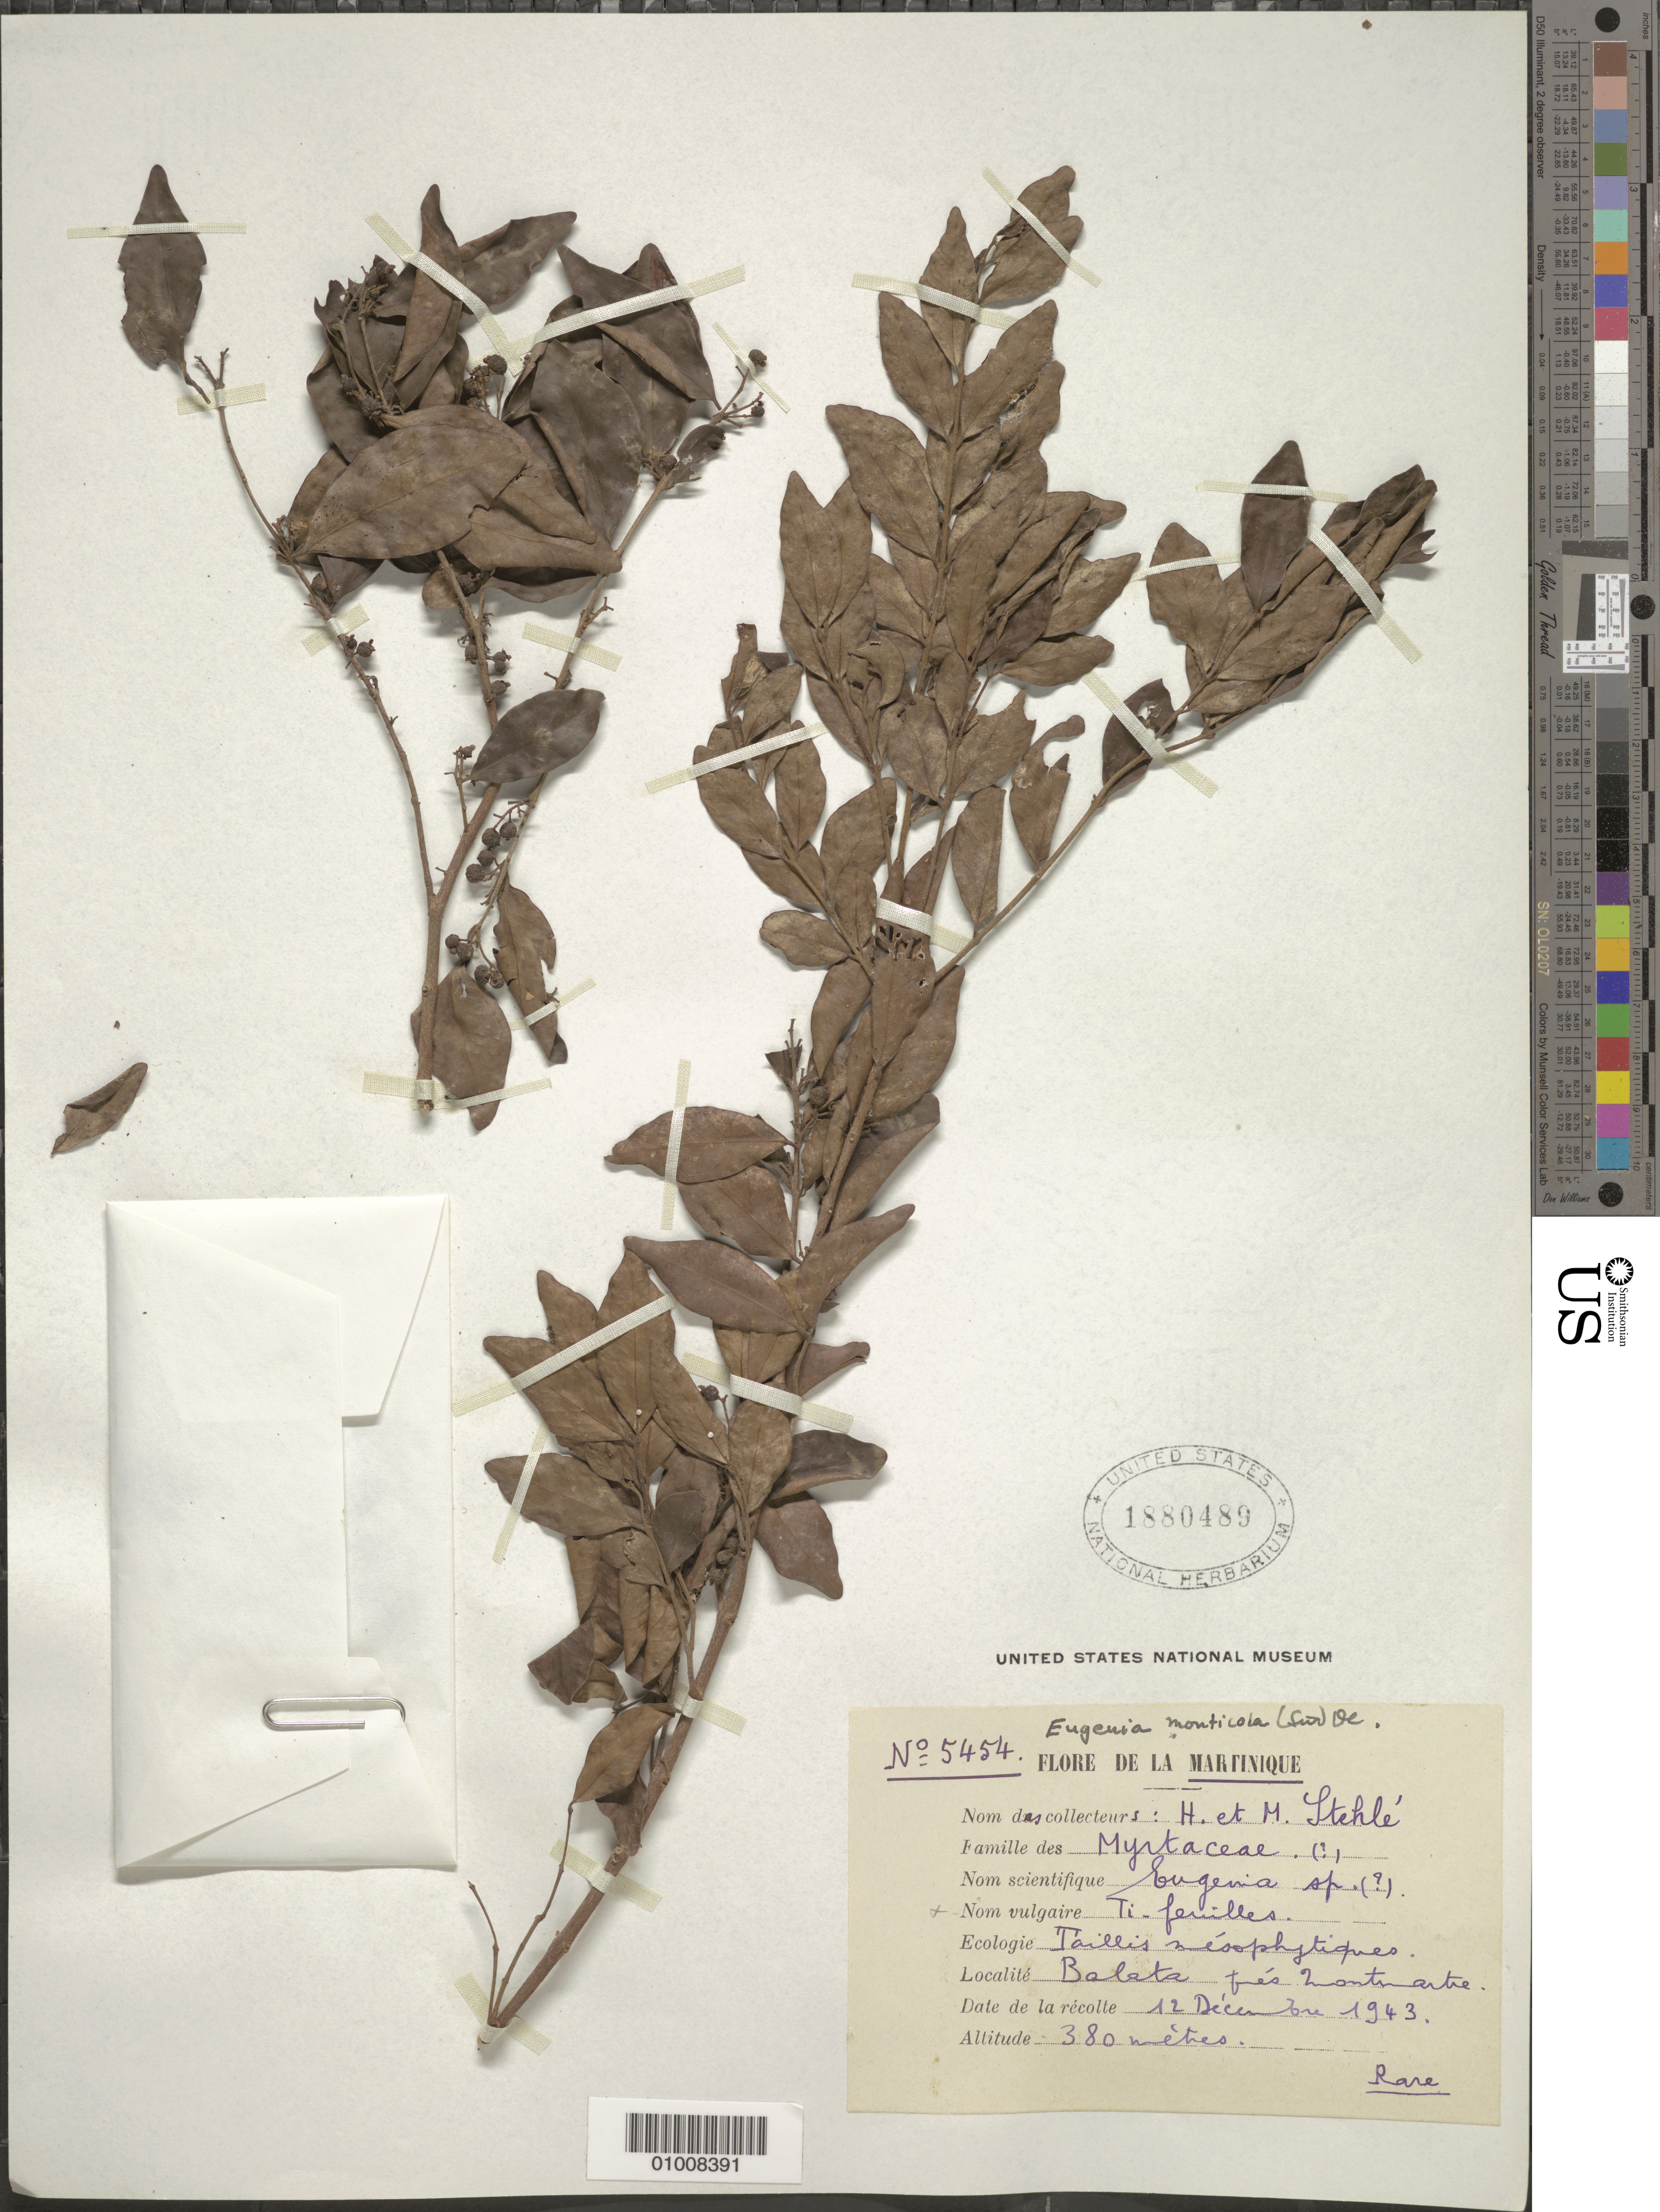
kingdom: Plantae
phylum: Tracheophyta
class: Magnoliopsida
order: Myrtales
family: Myrtaceae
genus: Eugenia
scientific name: Eugenia monticola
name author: (Sw.) DC.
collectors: H. Stehlé & M. Stehlé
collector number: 5454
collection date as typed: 12 Dec 1943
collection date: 1943-12-12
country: Martinique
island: Martinique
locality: Balata prés Montmartre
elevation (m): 380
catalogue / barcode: US 1880489